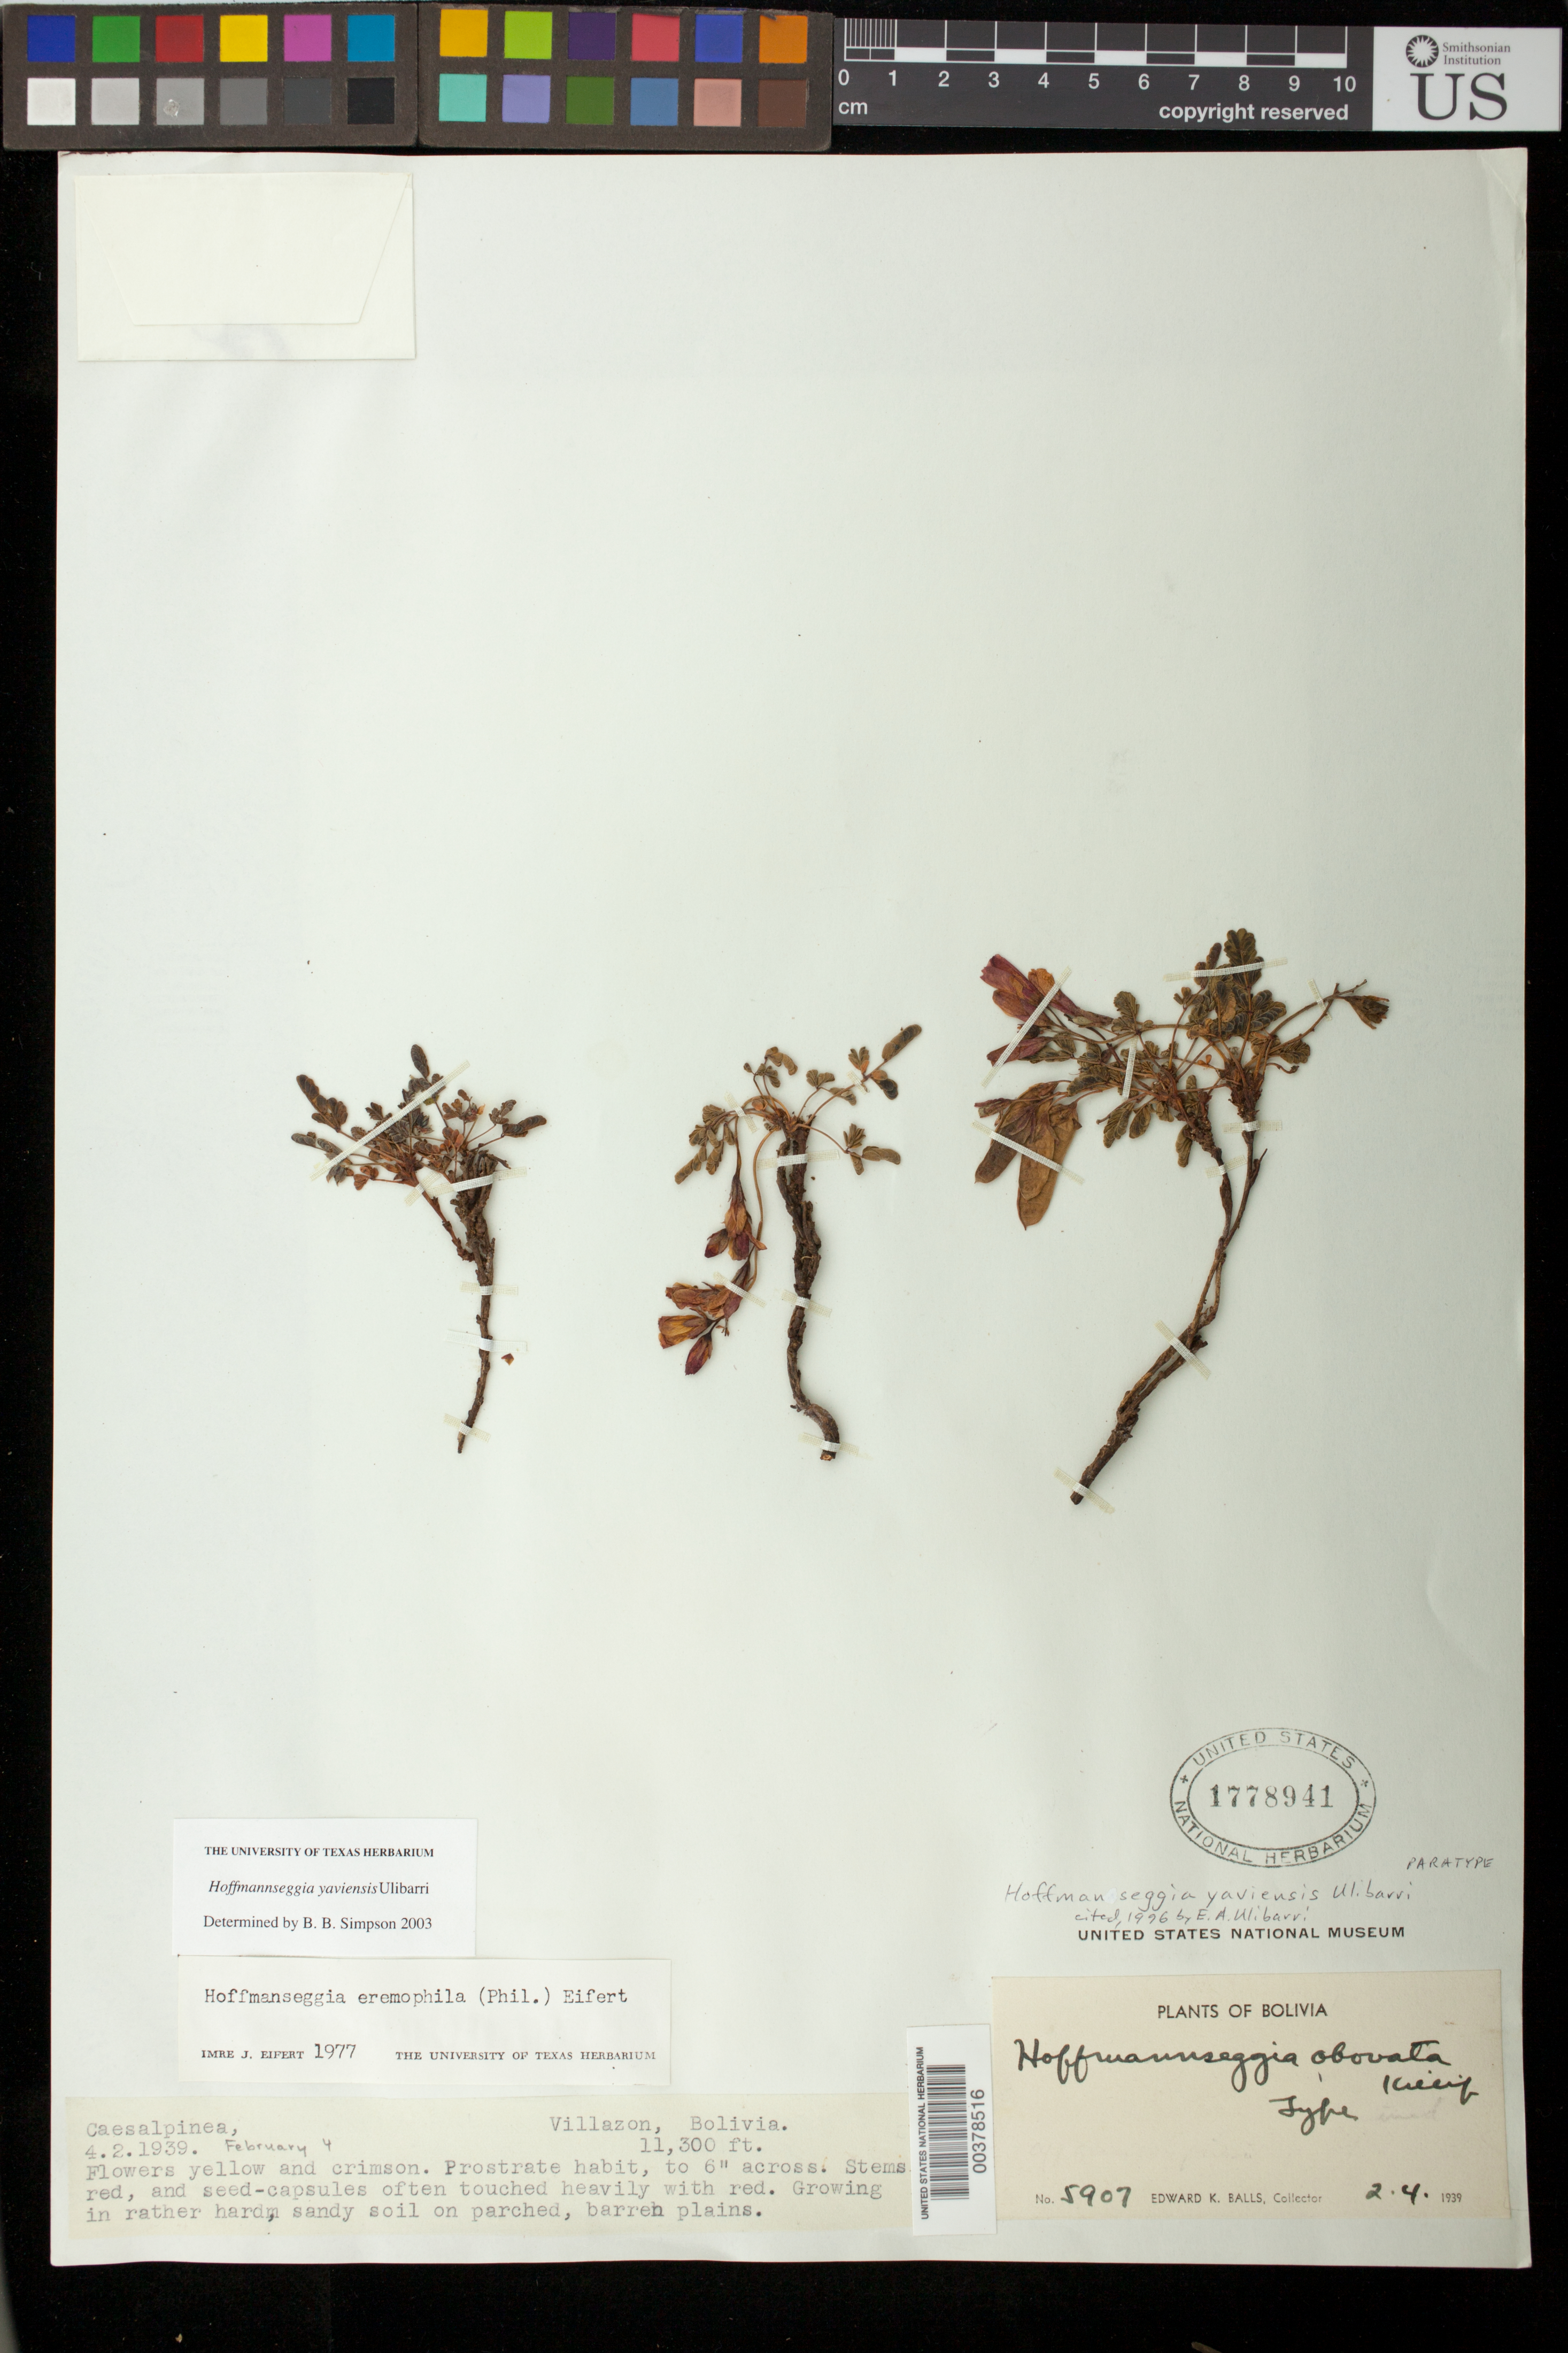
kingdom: Plantae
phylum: Tracheophyta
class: Magnoliopsida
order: Fabales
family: Fabaceae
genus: Hoffmannseggia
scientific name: Hoffmannseggia yaviensis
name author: Ulibarri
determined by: Ulibarri, E. A.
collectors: E. K. Balls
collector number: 5907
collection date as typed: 04 Feb 1939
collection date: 1939-02-04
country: Bolivia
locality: Villazon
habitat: Hard sandy soil on parched, barren plains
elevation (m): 3444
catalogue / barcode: US 1778941